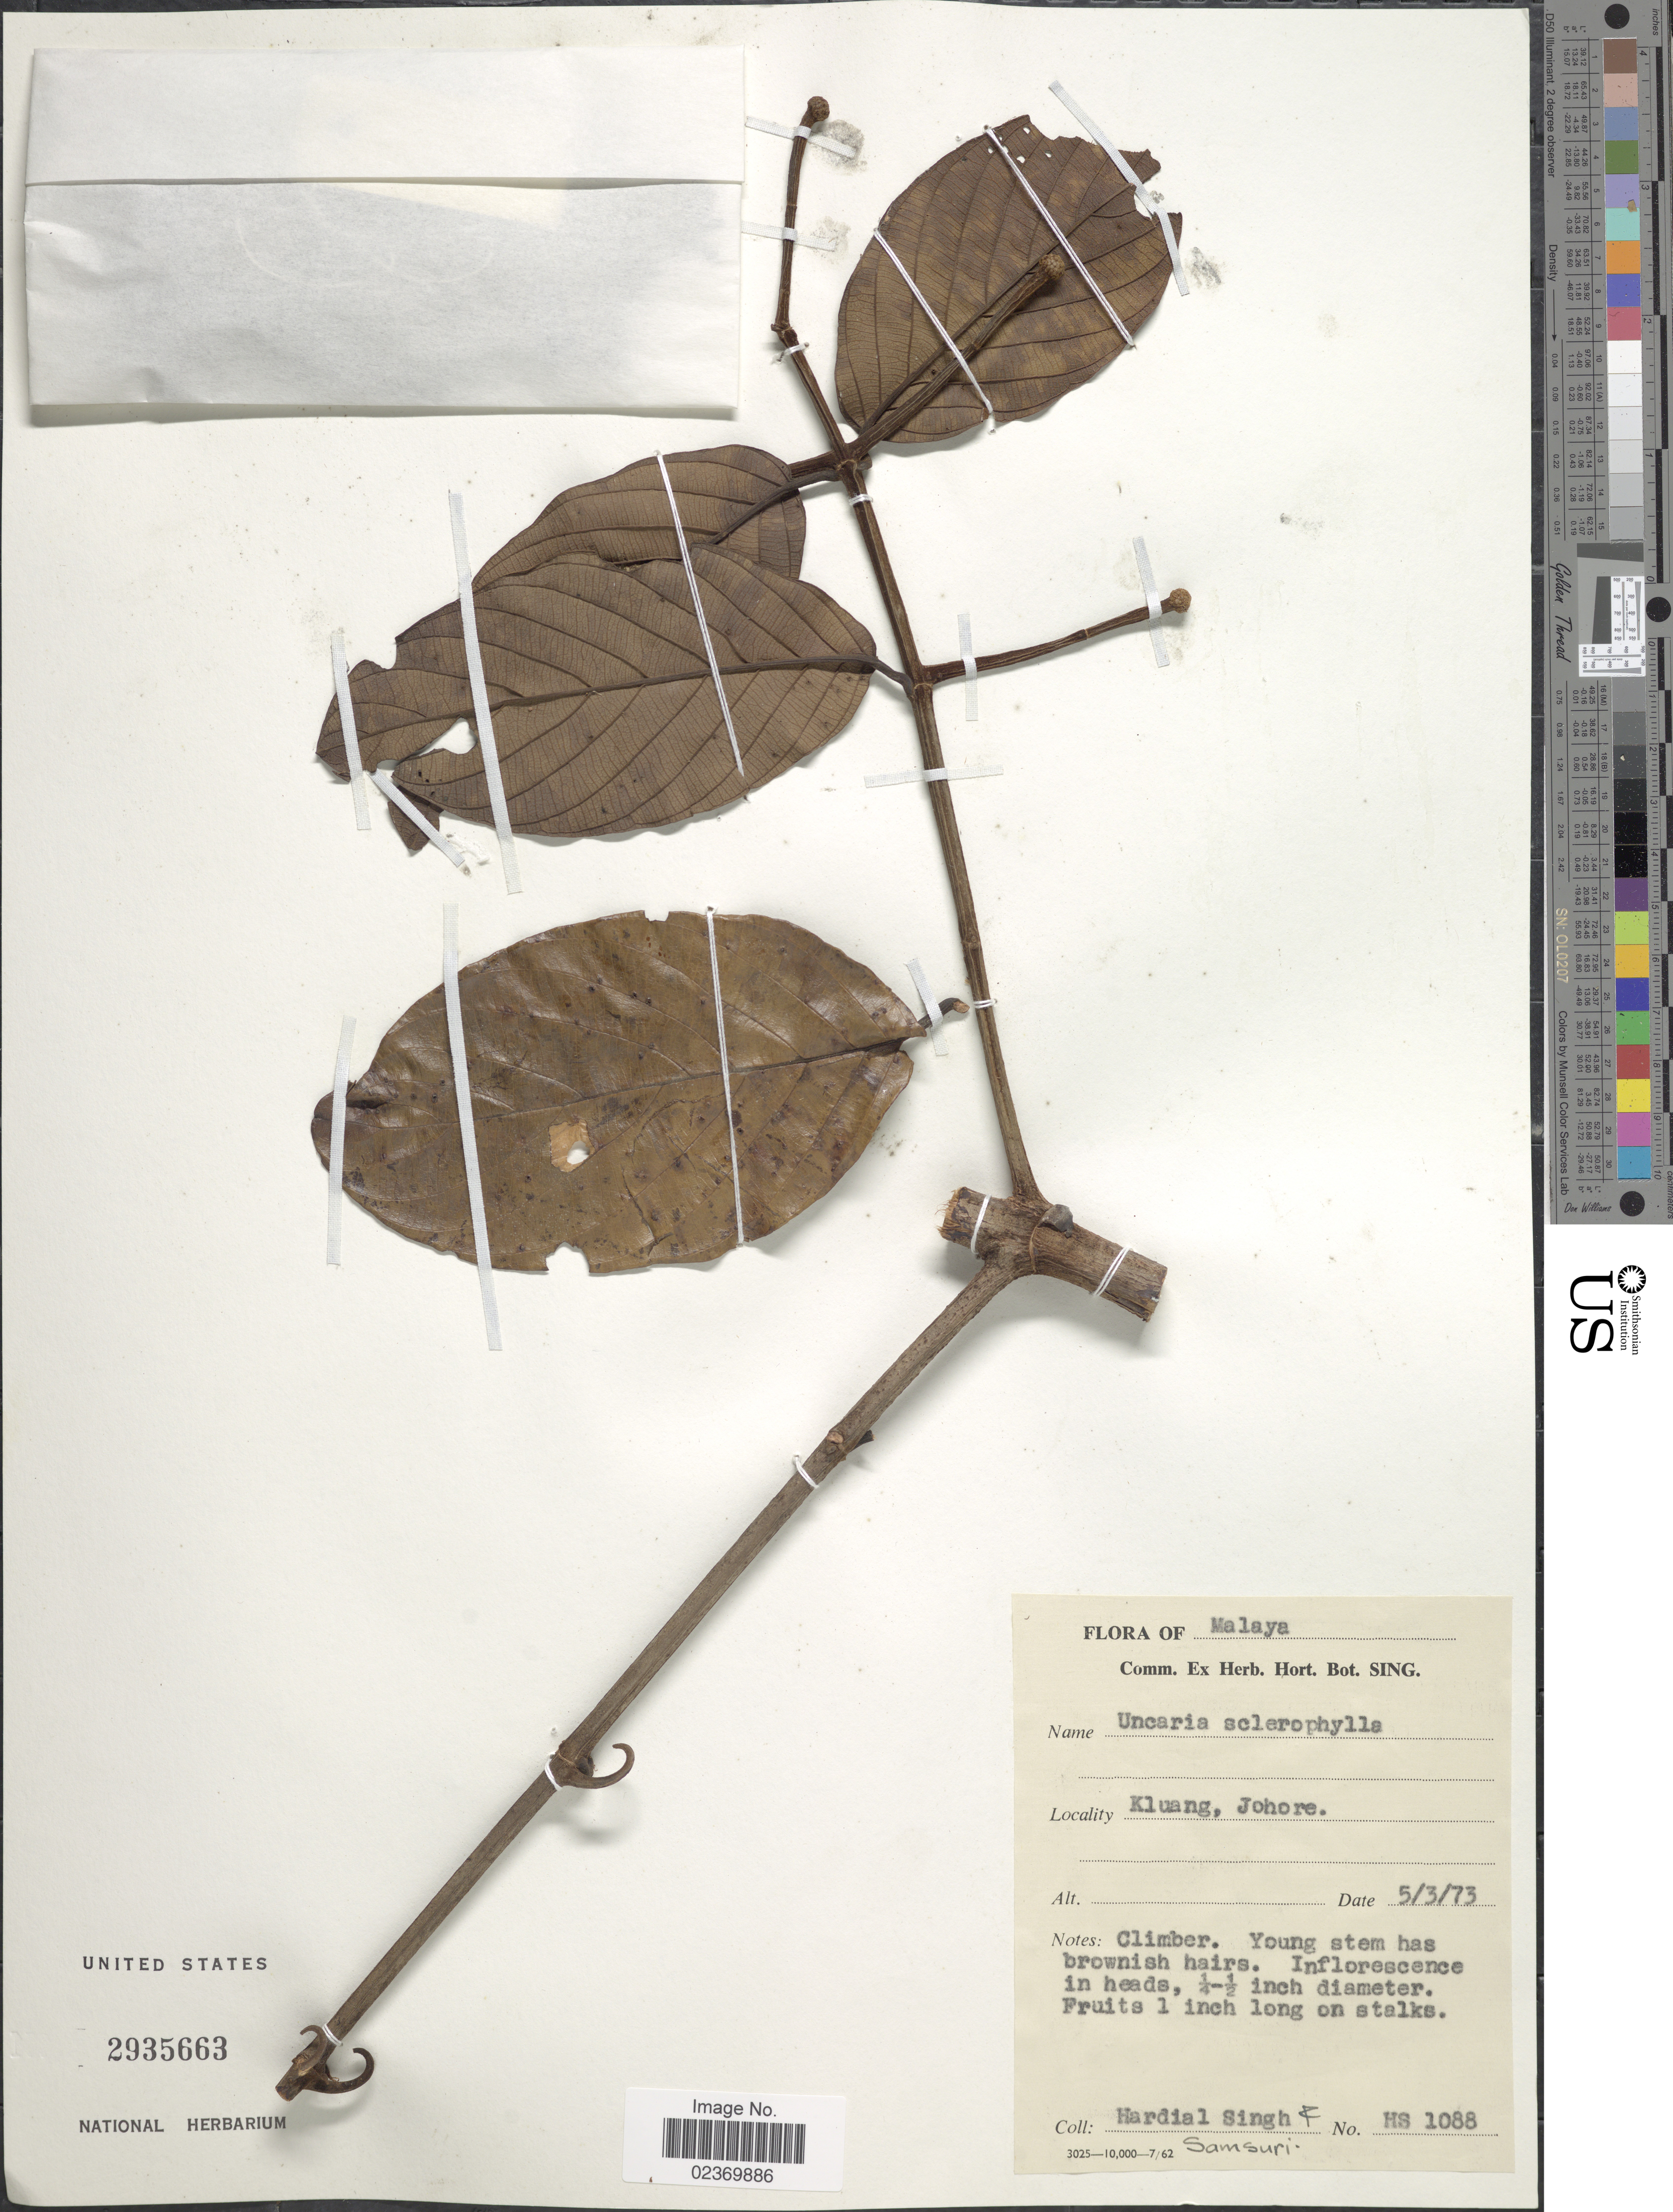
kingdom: Plantae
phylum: Tracheophyta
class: Magnoliopsida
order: Gentianales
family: Rubiaceae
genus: Uncaria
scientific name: Uncaria sclerophylla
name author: Roxb.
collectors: H. Singh & -. Samsuri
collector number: HS 1088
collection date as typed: Transcribed d/m/y: 5/3/73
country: Malaysia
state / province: Johor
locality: Malaya, Kluang, Johore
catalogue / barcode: US 2935663